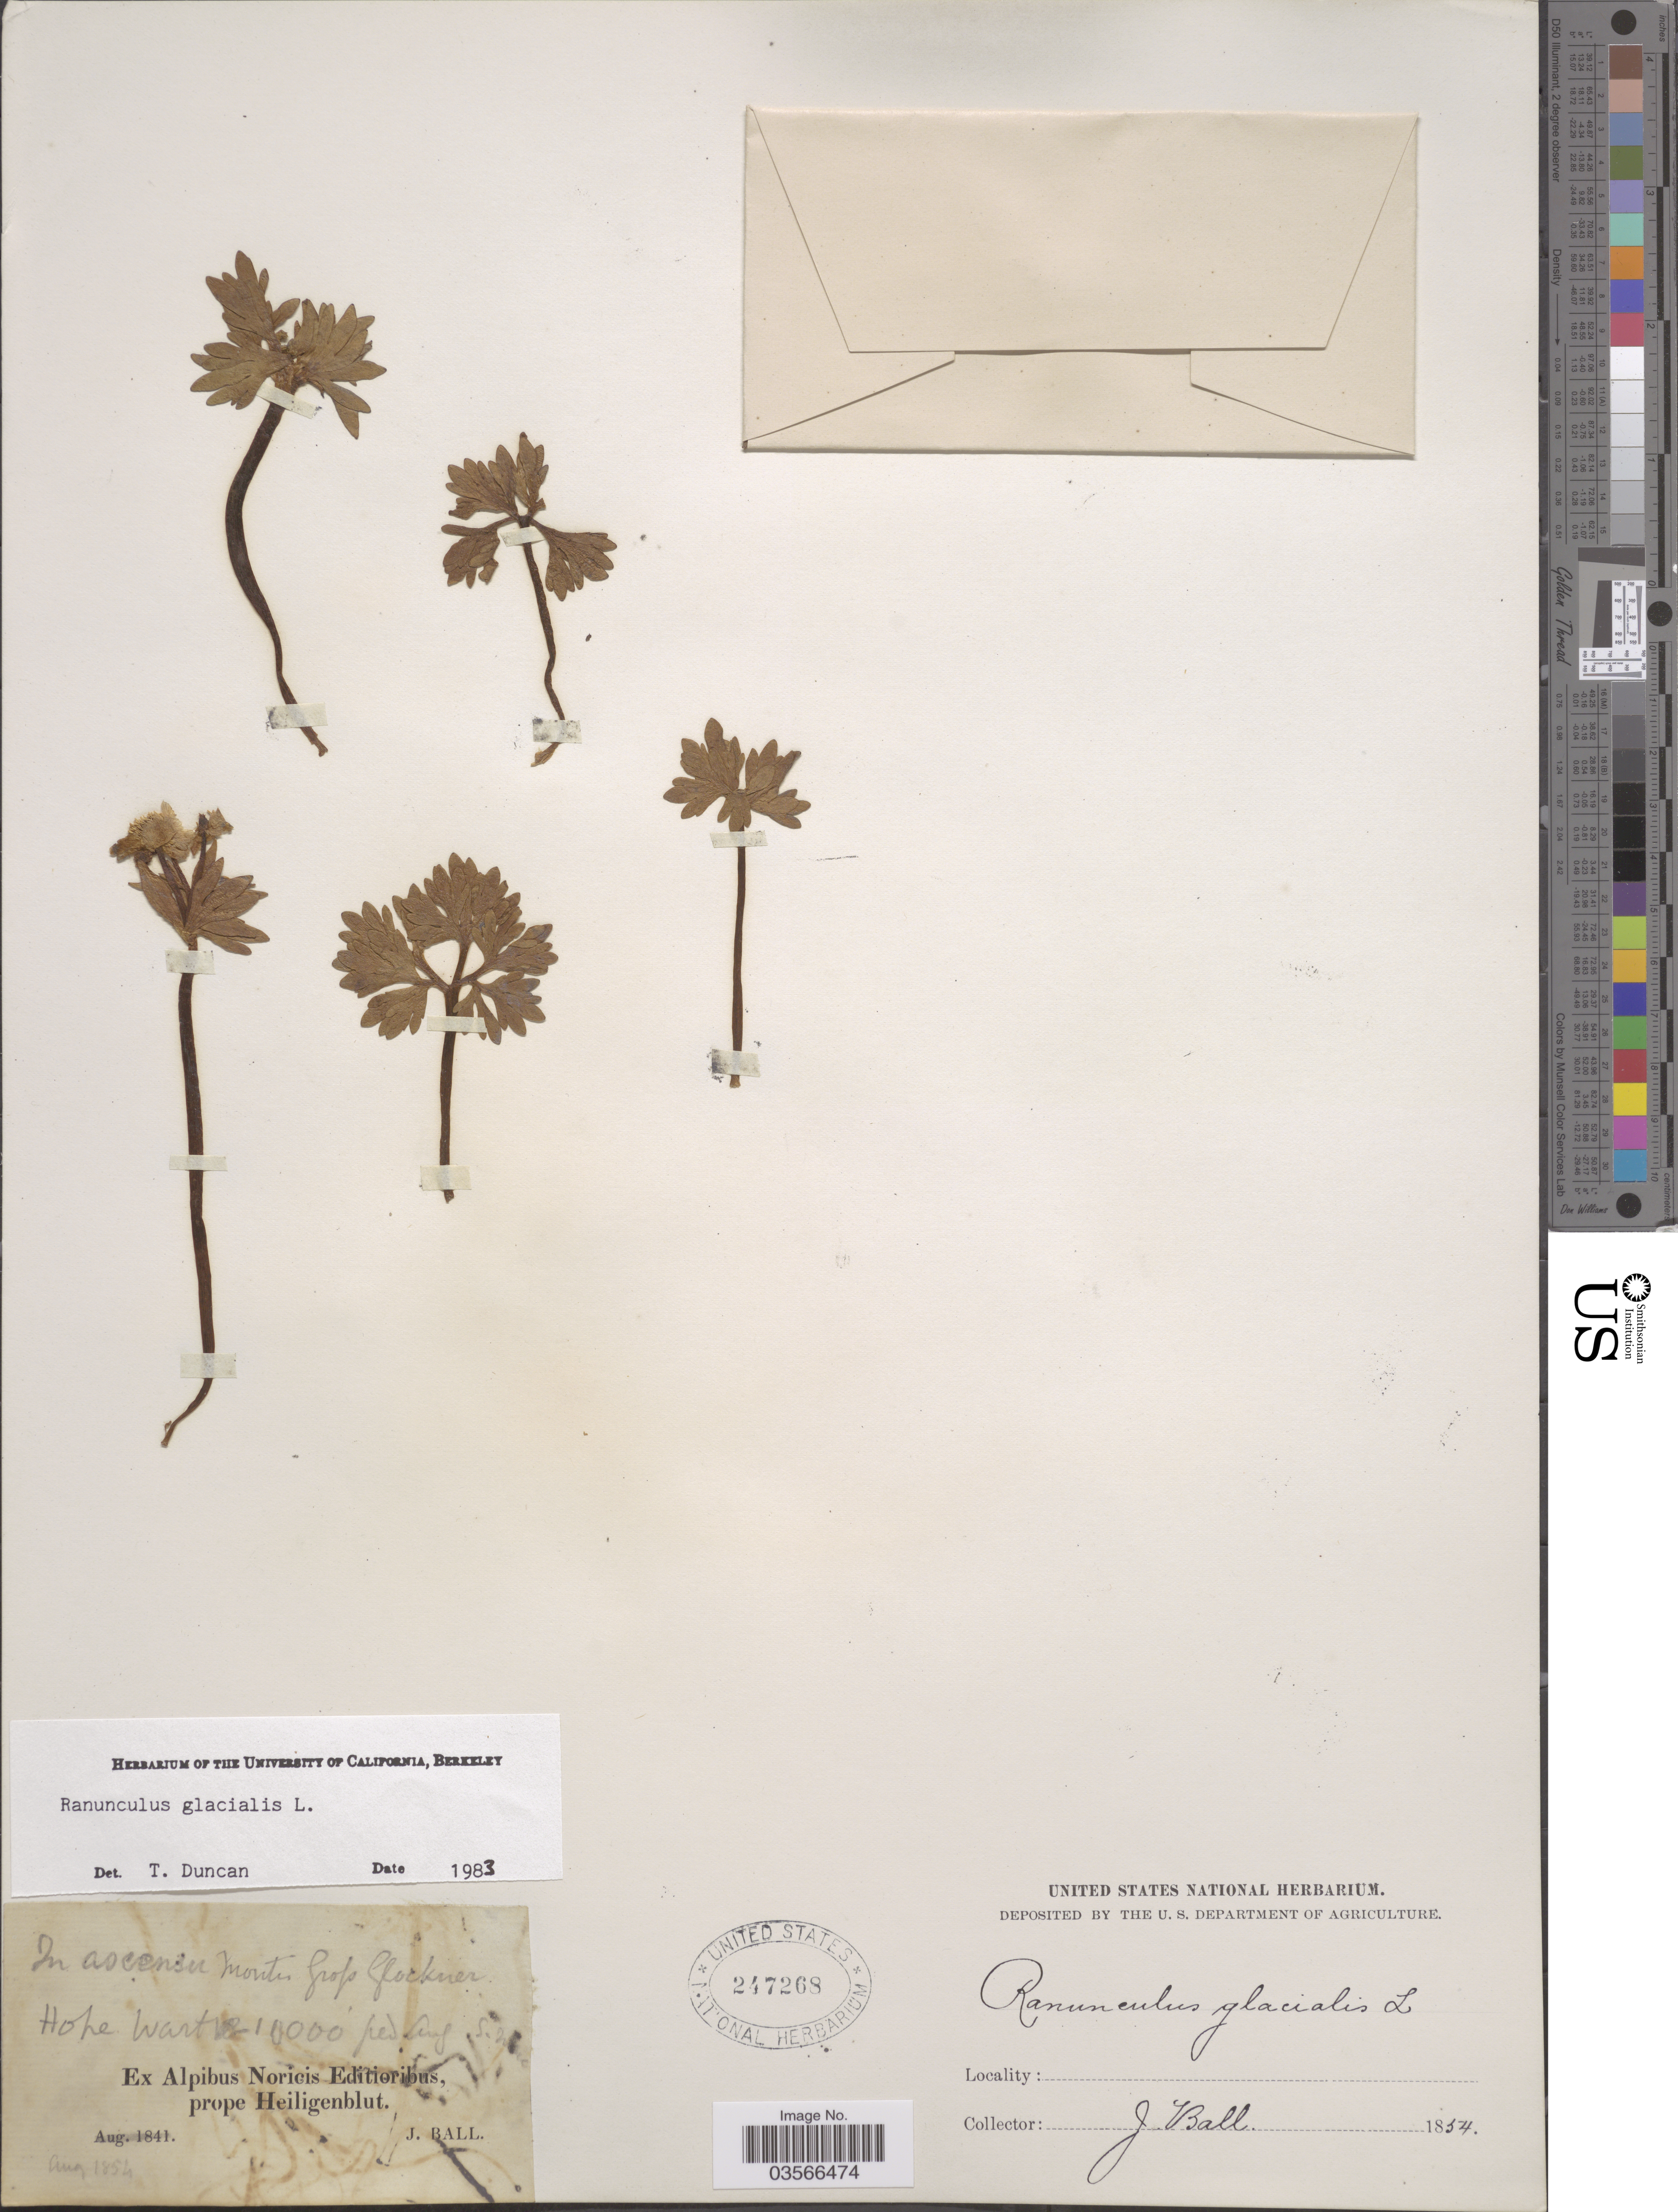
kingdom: Plantae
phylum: Tracheophyta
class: Magnoliopsida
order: Ranunculales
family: Ranunculaceae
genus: Ranunculus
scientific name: Ranunculus glacialis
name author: L.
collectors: J. Ball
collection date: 1854-08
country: Austria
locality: In ascension montis gross glockner Hohe Warter [interpreted]. Ex Alpibus Noricis Editioribus, prope Heiligenblut.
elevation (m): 3048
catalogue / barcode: US 247268